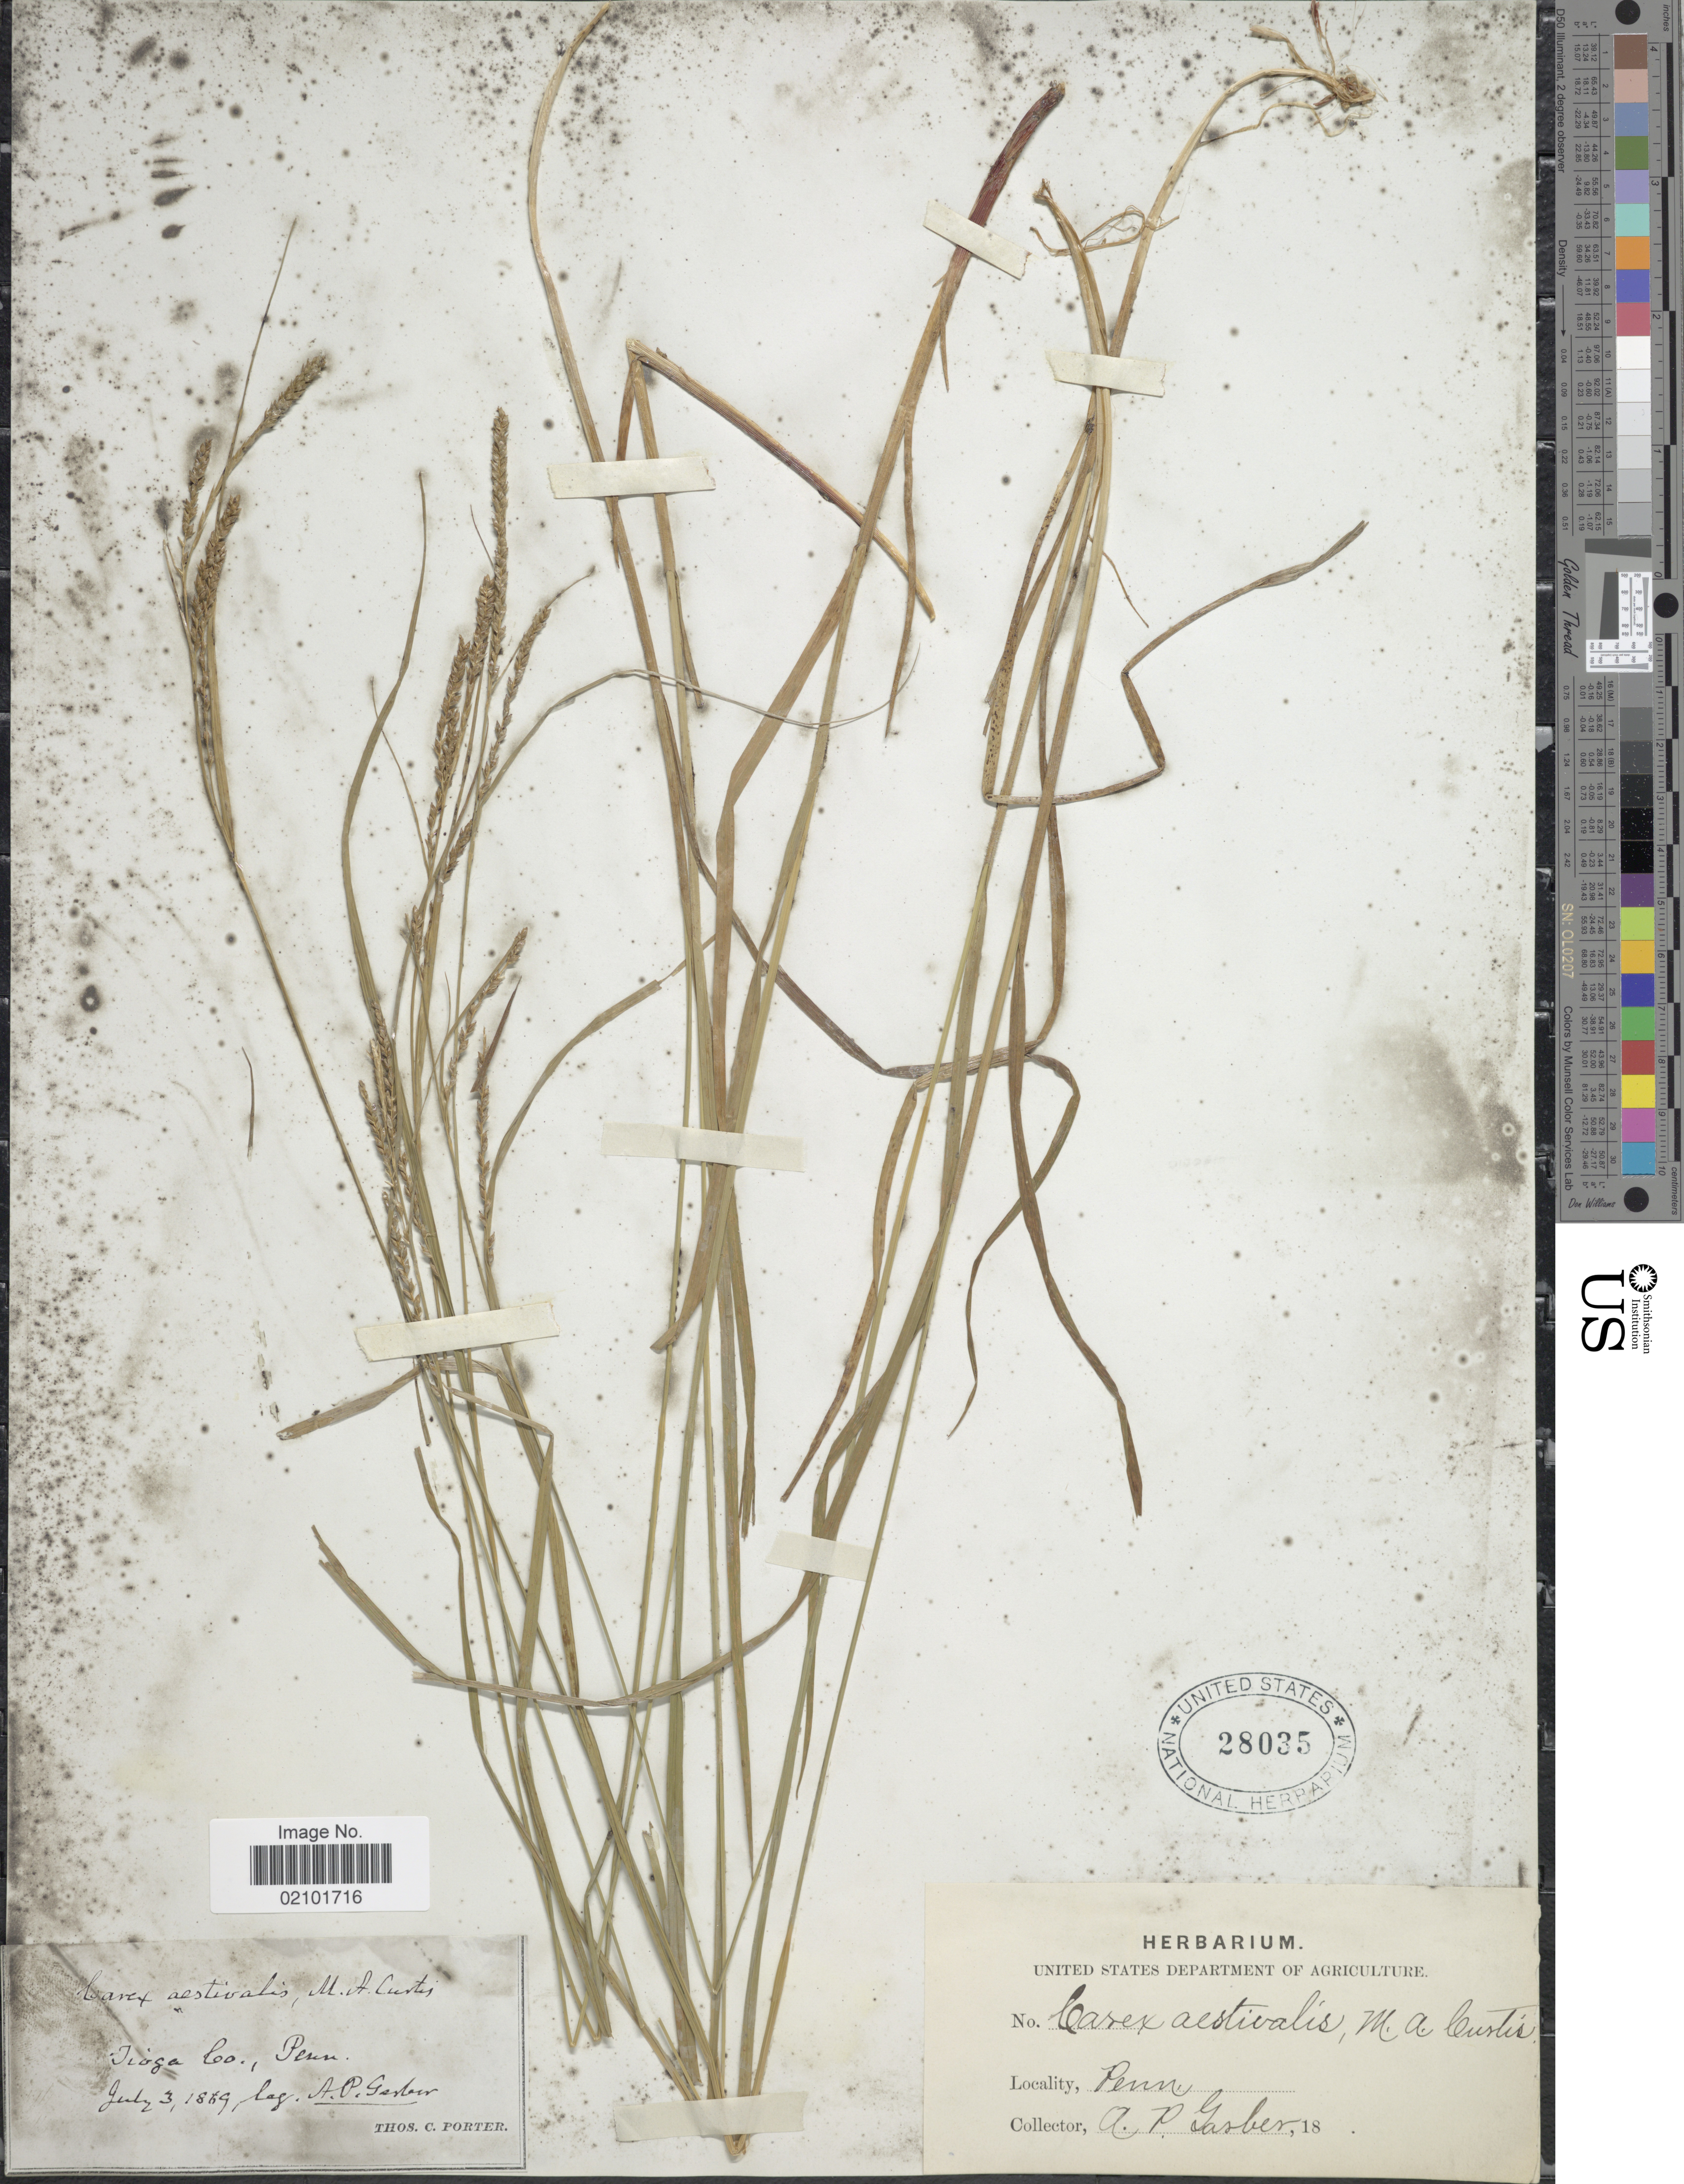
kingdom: Plantae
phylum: Tracheophyta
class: Liliopsida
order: Poales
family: Cyperaceae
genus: Carex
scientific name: Carex aestivalis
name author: M.A. Curtis ex A. Gray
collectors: A. P. Garber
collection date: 1869-07-03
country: United States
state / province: Pennsylvania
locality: Tioga Co.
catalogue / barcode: US 28035